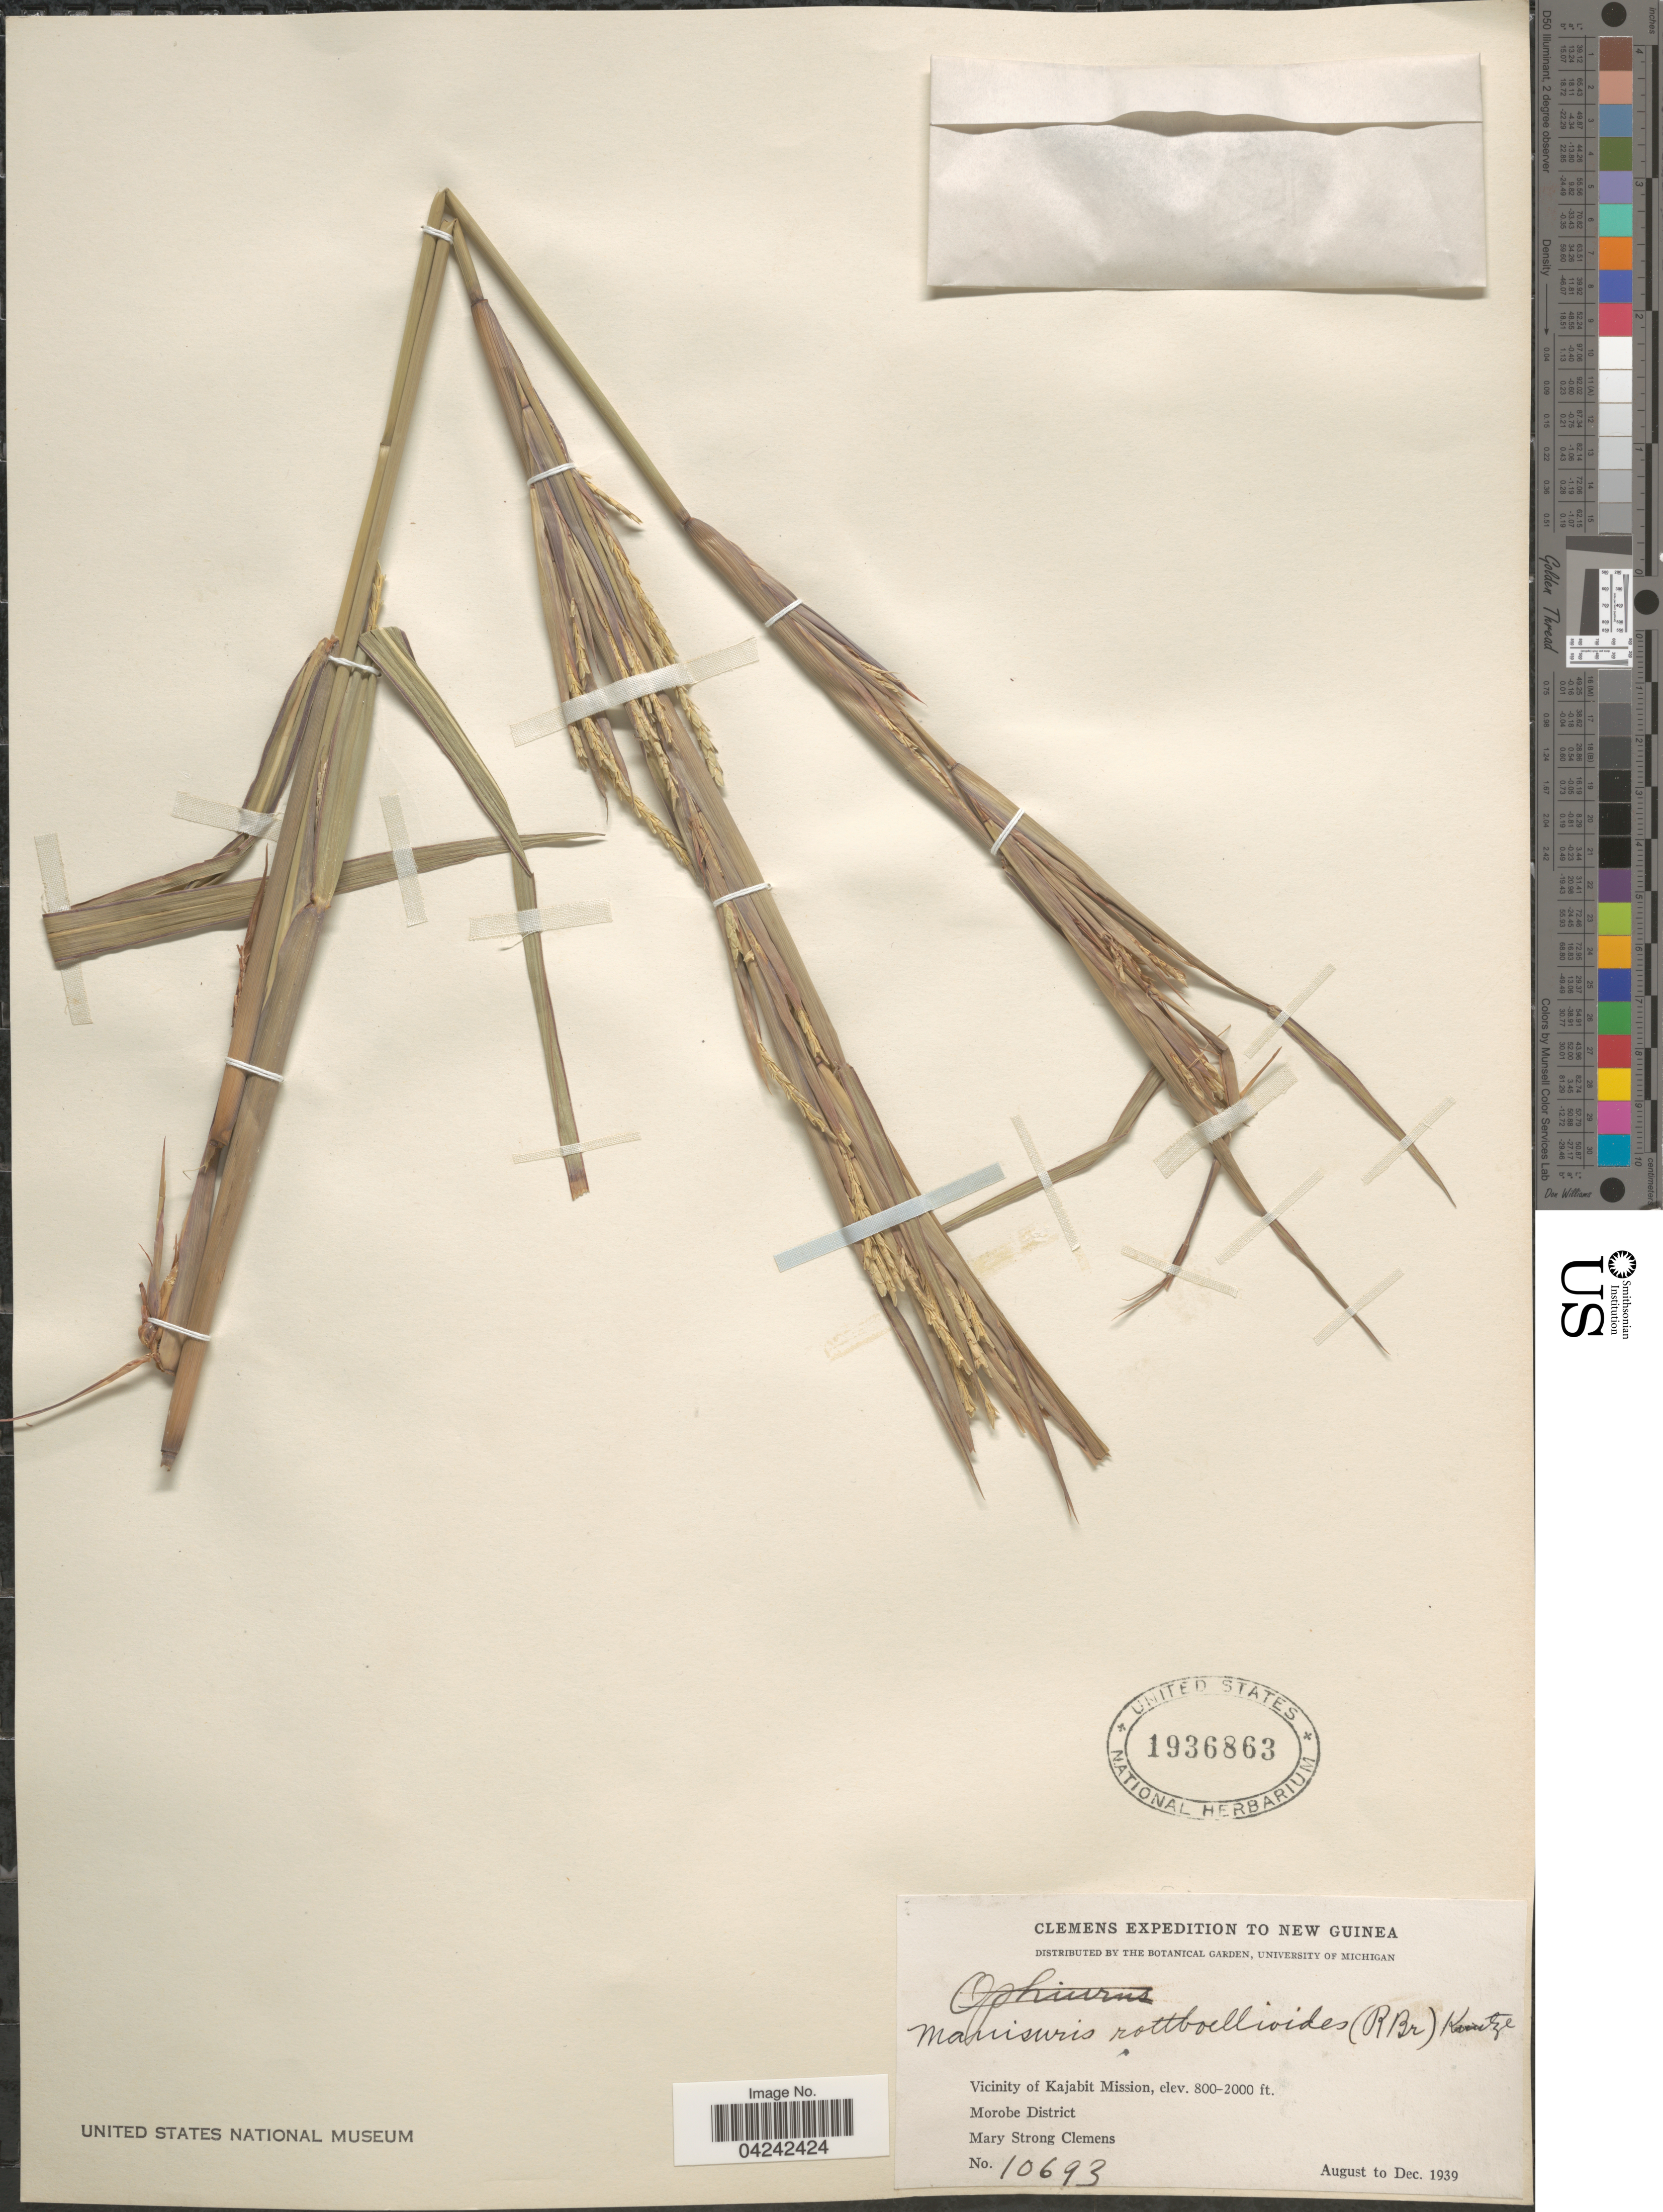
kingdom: Plantae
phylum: Tracheophyta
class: Liliopsida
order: Poales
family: Poaceae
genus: Rottboellia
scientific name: Rottboellia rottboellioides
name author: (R. Br.) Druce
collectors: M. S. Clemens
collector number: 10693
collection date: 1939-08/1939-12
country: Papua New Guinea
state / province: Morobe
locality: Clemens Expedition to New Guinea. Vicinity of Kajabit Mission. Morobe District.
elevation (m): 244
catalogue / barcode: US 1936863